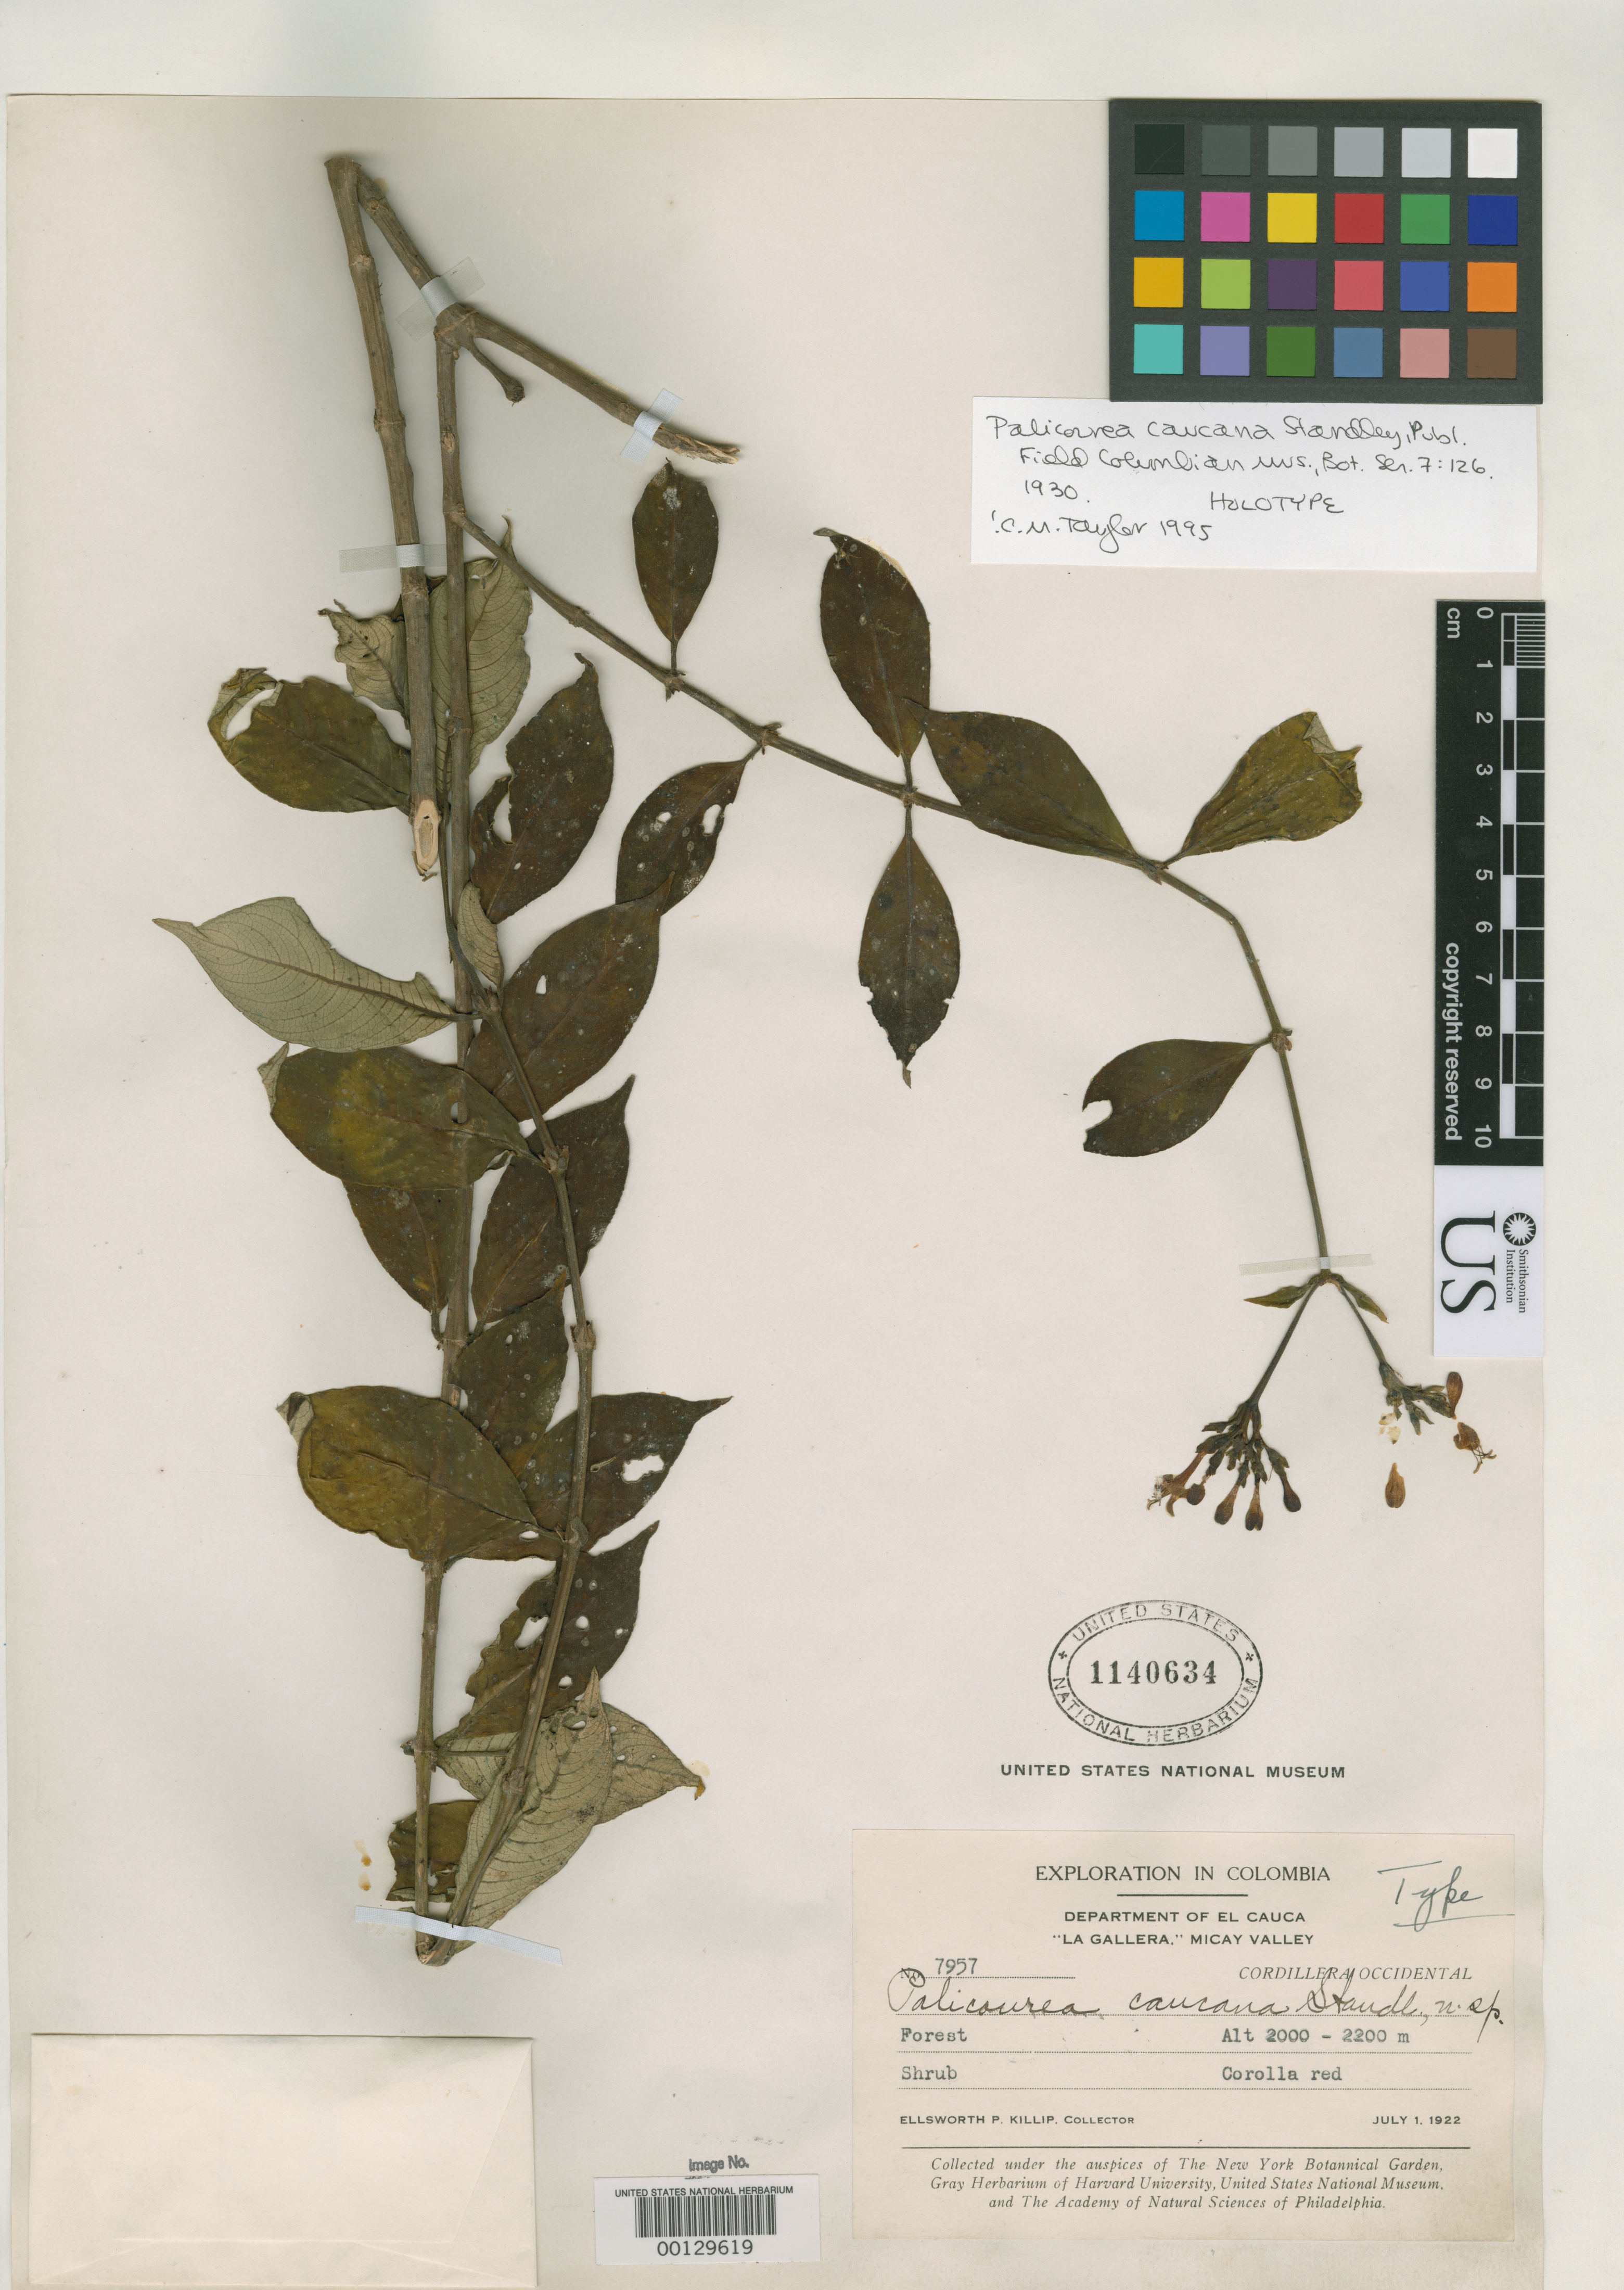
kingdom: Plantae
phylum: Tracheophyta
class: Magnoliopsida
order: Gentianales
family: Rubiaceae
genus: Palicourea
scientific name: Palicourea caucana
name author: Standl.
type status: Holotype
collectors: E. P. Killip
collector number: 7957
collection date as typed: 01 Jul 1922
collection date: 1922-07-01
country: Colombia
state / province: Cauca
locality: La Gallera, Micay Valley.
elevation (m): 2000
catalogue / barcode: US 1140634